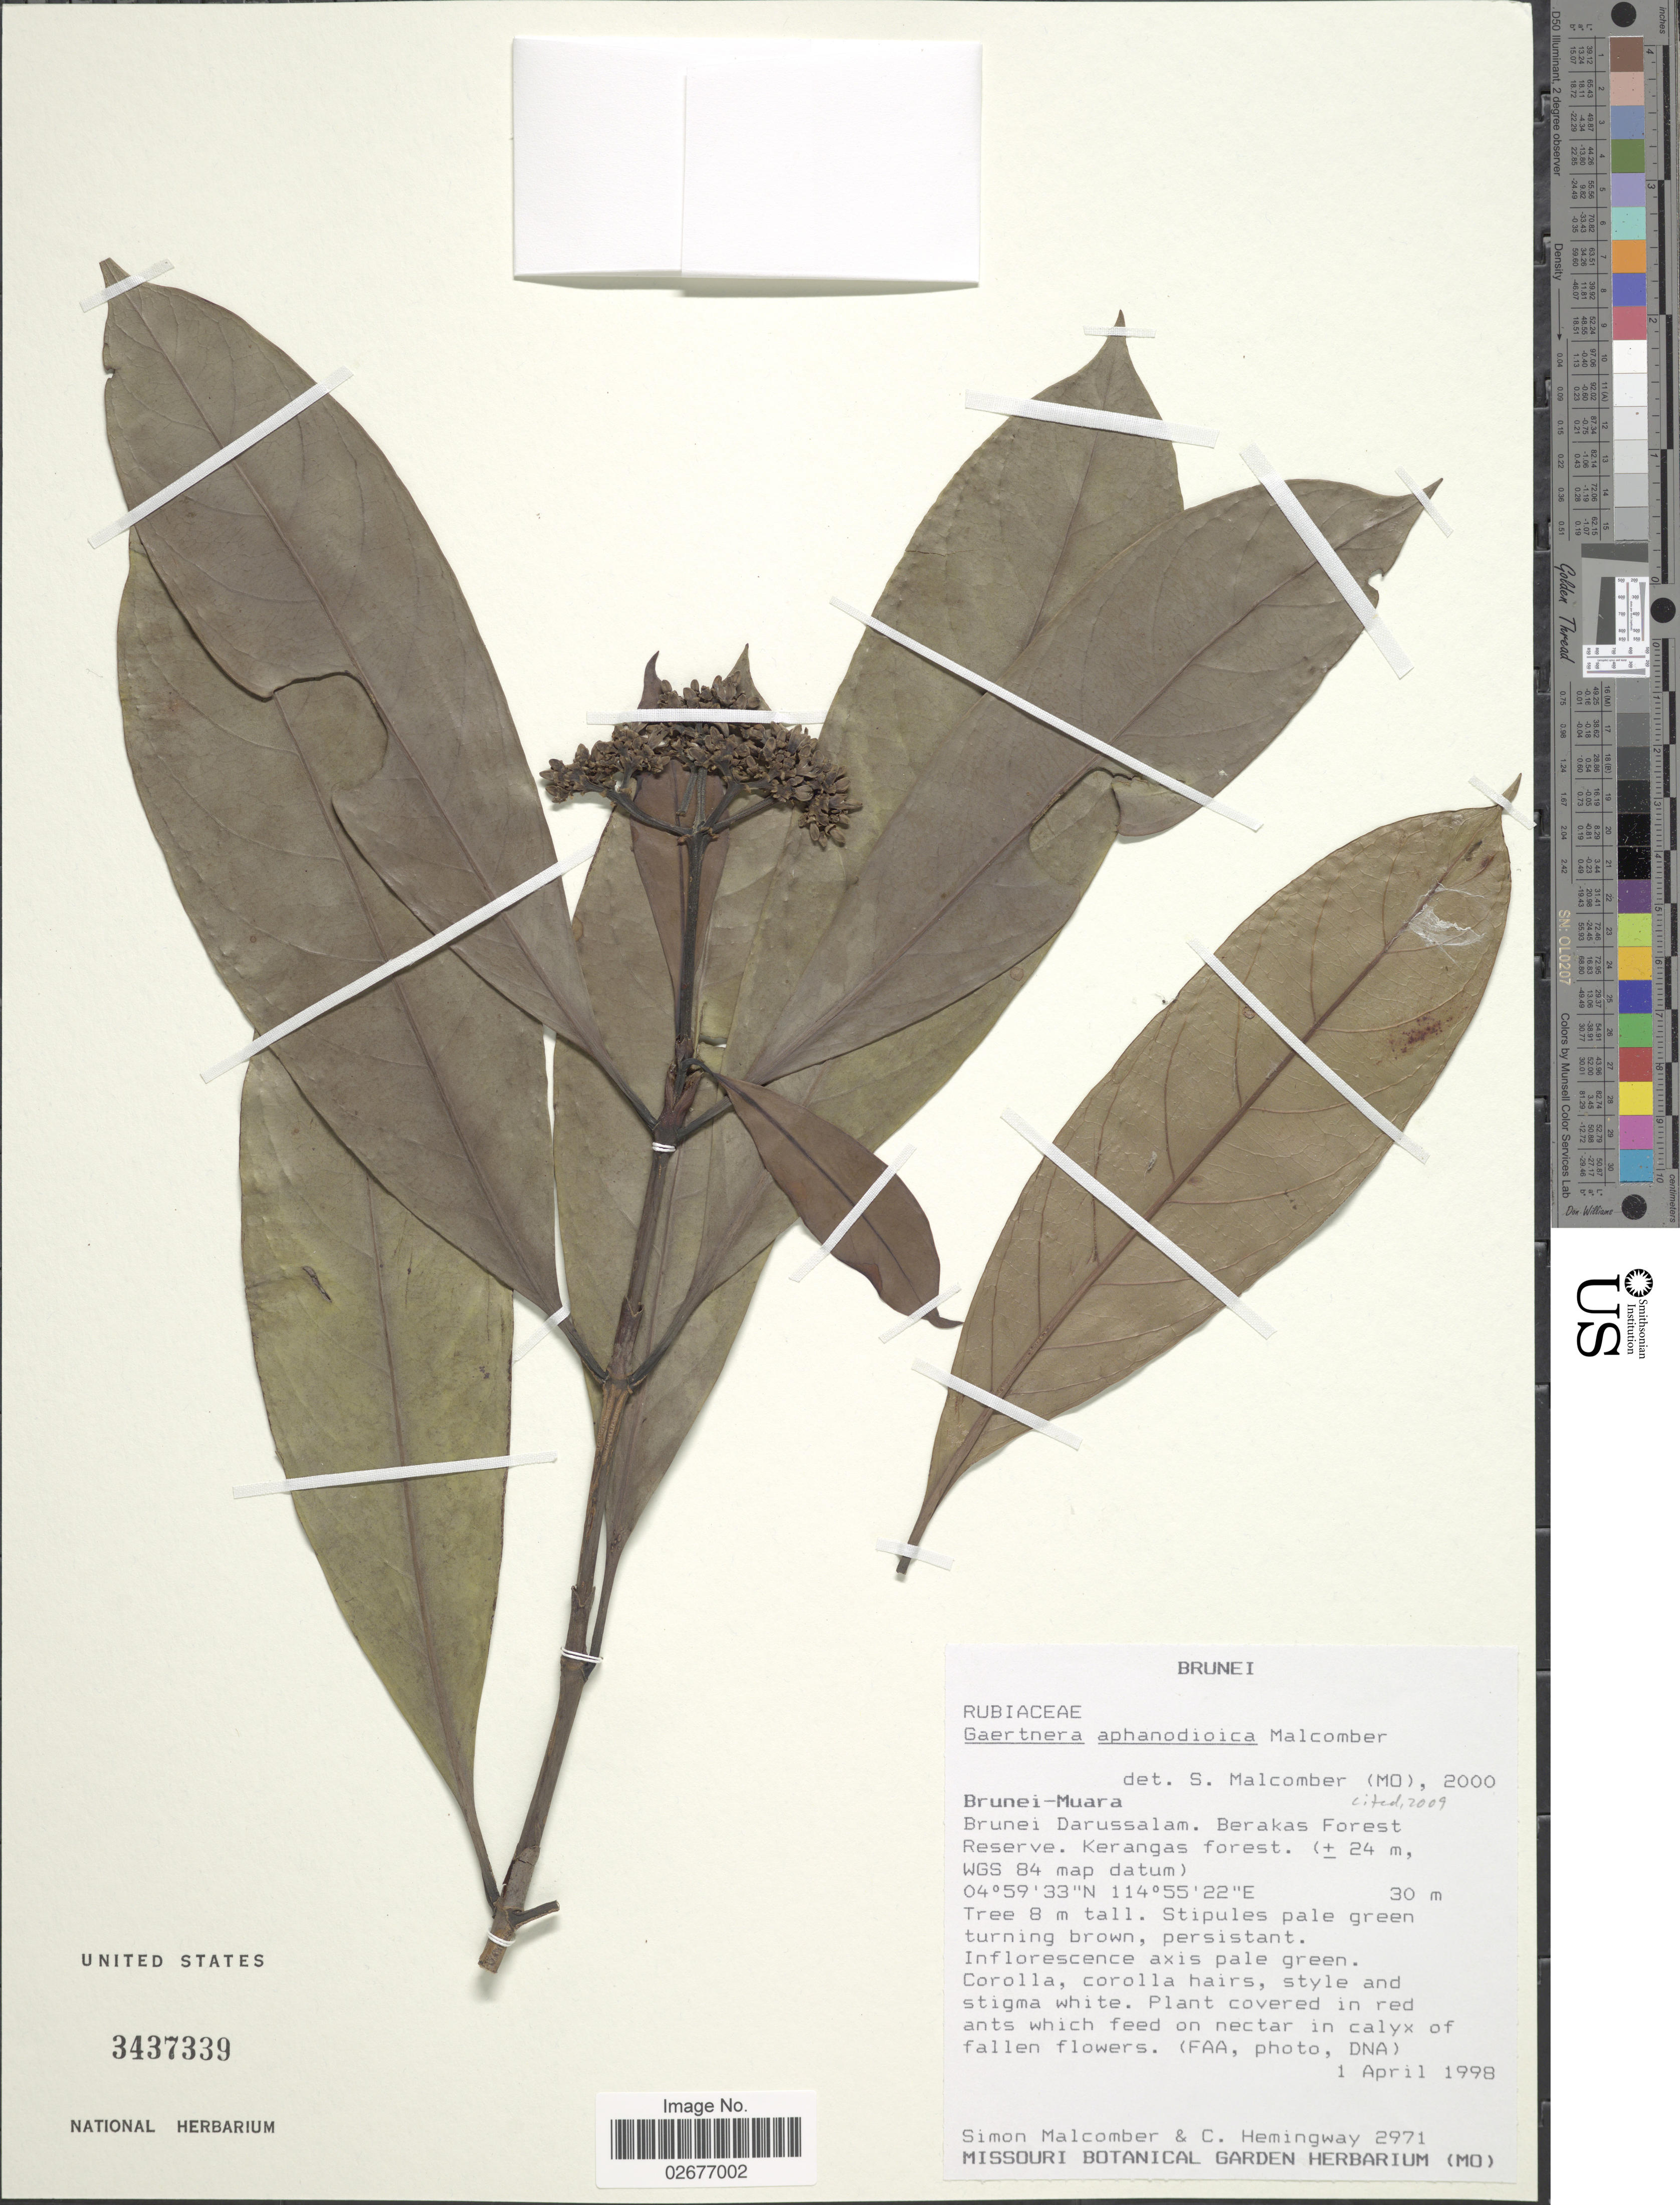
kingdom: Plantae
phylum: Tracheophyta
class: Magnoliopsida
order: Gentianales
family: Rubiaceae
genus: Gaertnera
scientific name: Gaertnera aphanodioica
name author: Malcomber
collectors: S. T. Malcomber & C. Hemingway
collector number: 2971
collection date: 1998-04-01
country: Brunei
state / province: Brunei and Muara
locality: Brunei-Maura, Brunei Darussalam, Berakas forest reserve, Kerangas Forest (24 m, WGS 84 map datum)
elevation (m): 30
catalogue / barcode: US 3437339